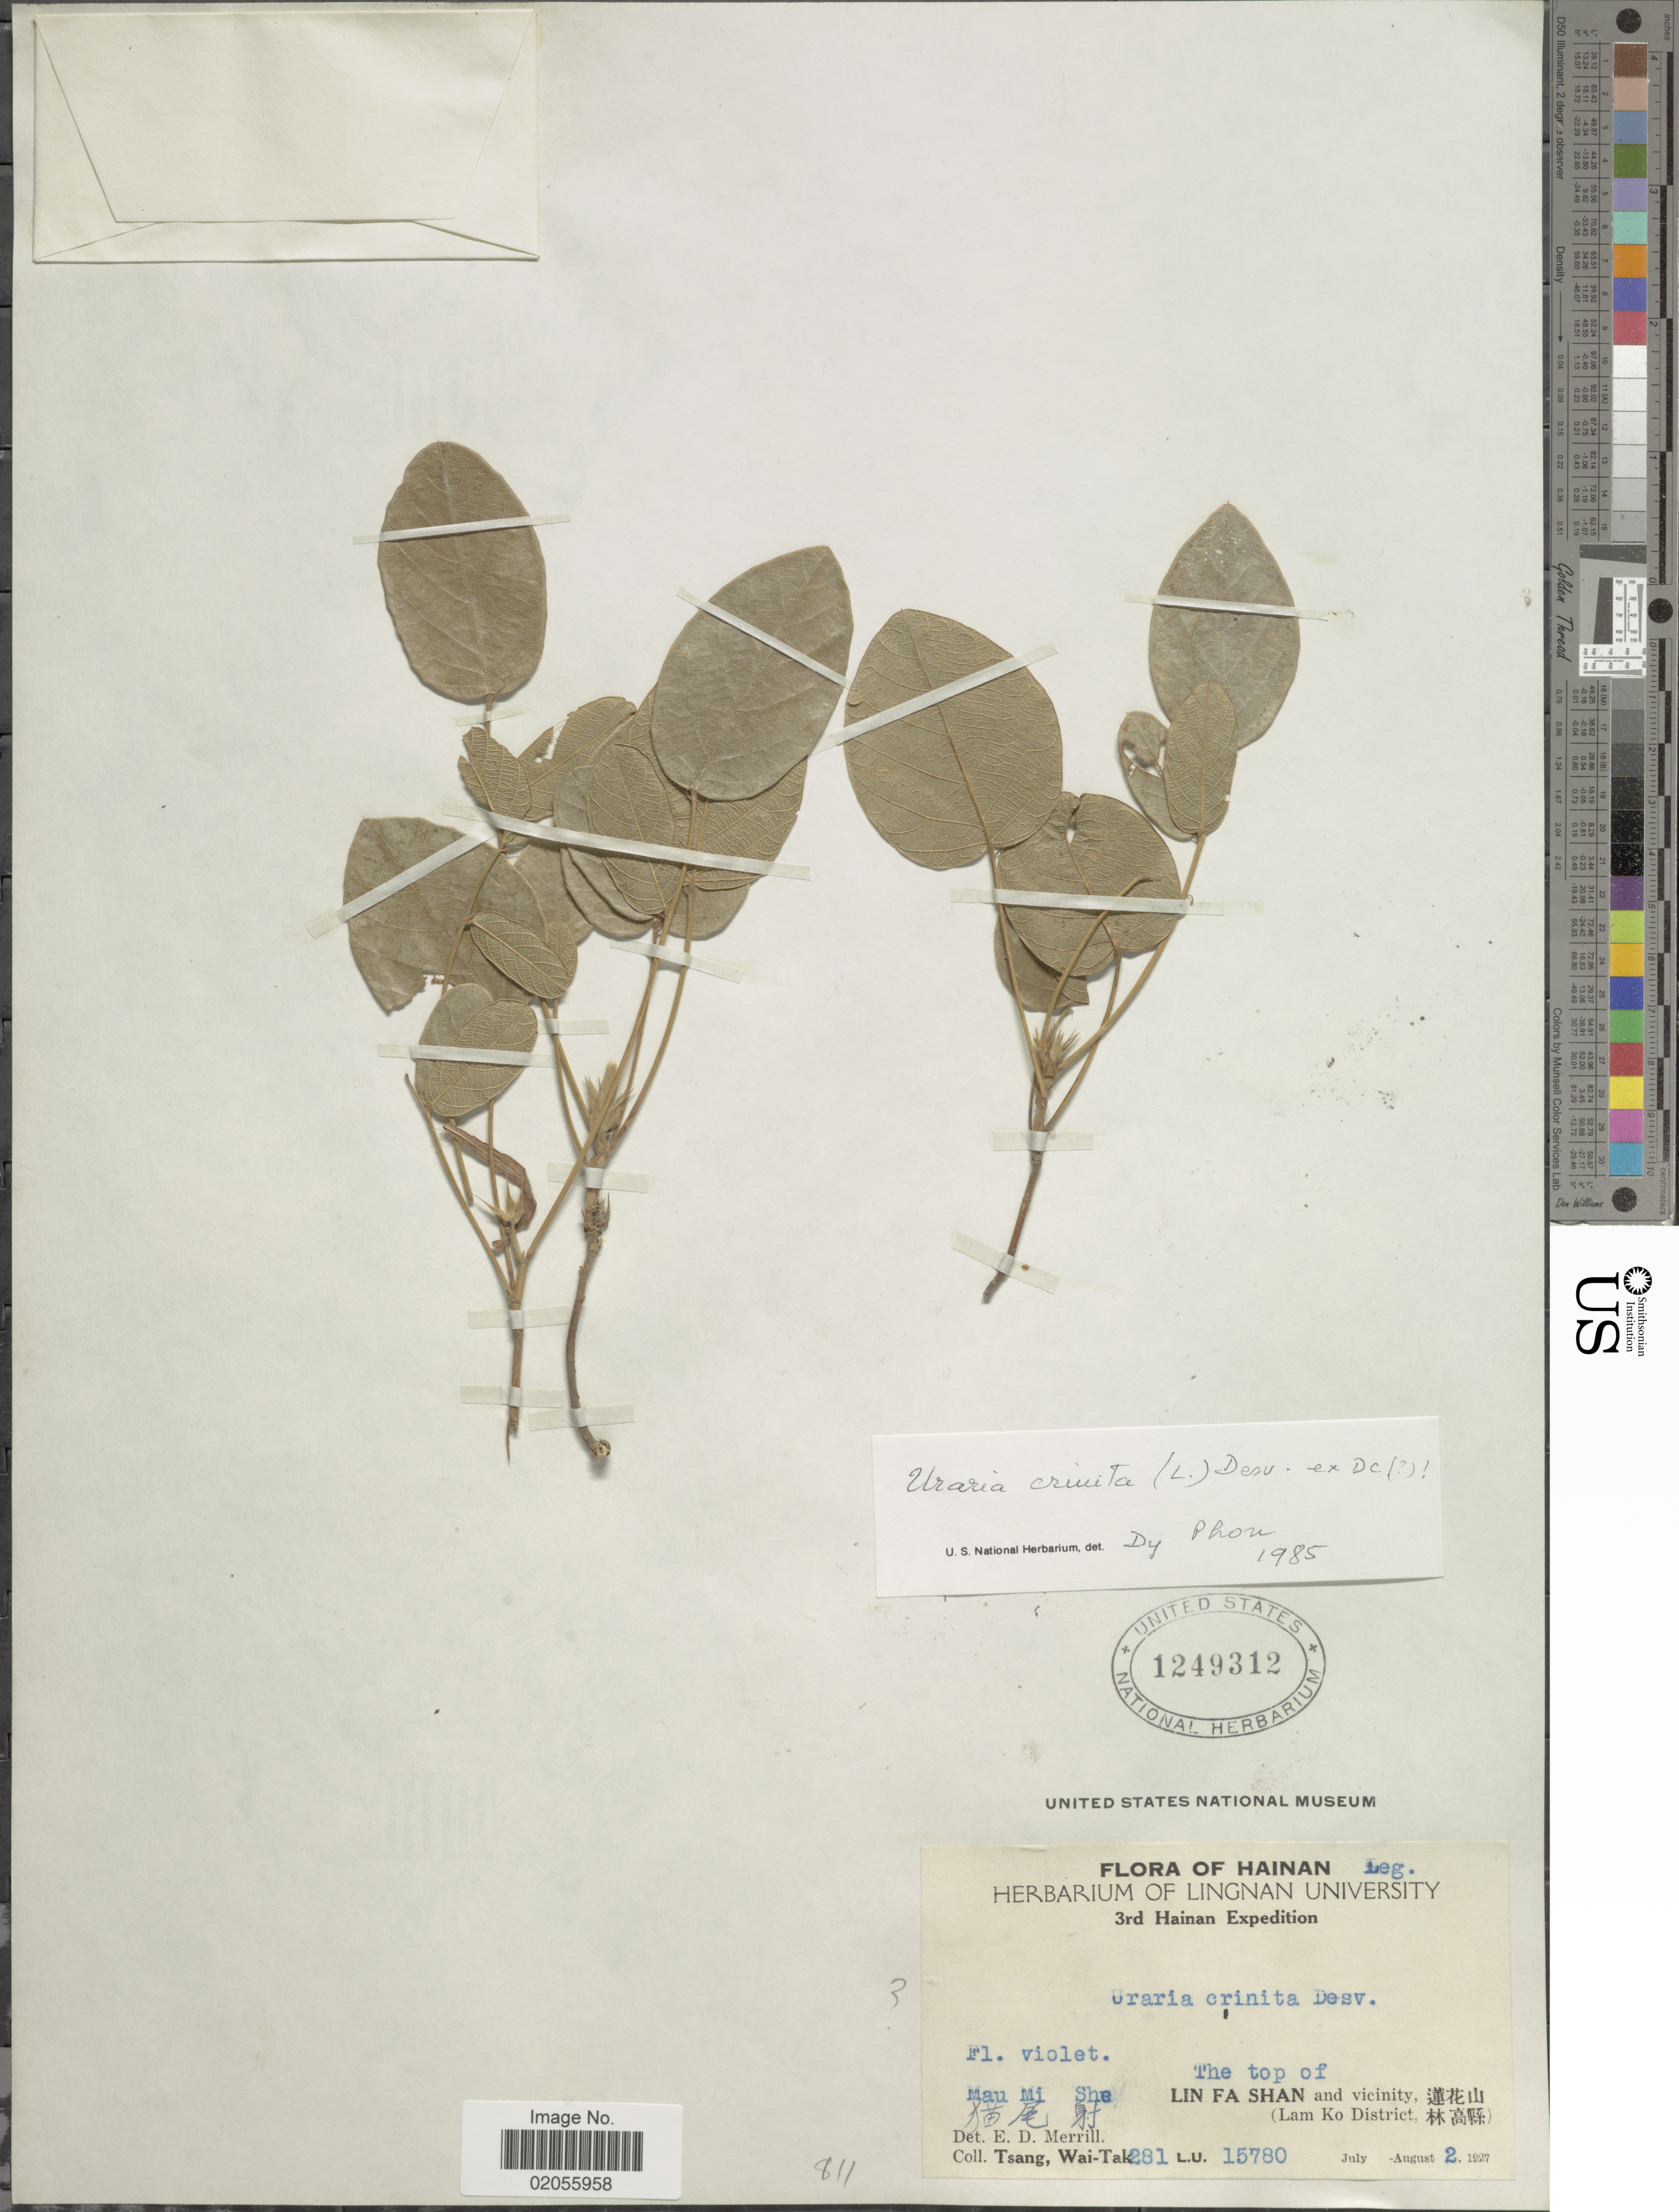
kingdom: Plantae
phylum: Tracheophyta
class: Magnoliopsida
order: Fabales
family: Fabaceae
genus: Uraria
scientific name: Uraria crinita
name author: (L.) Desv.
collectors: W. T. Tsang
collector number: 281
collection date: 1927-08-02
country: China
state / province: Hainan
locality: The top of Lin Fa Shan and vicinity (Lam Ko District) Mau Mi Sha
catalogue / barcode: US 1249312